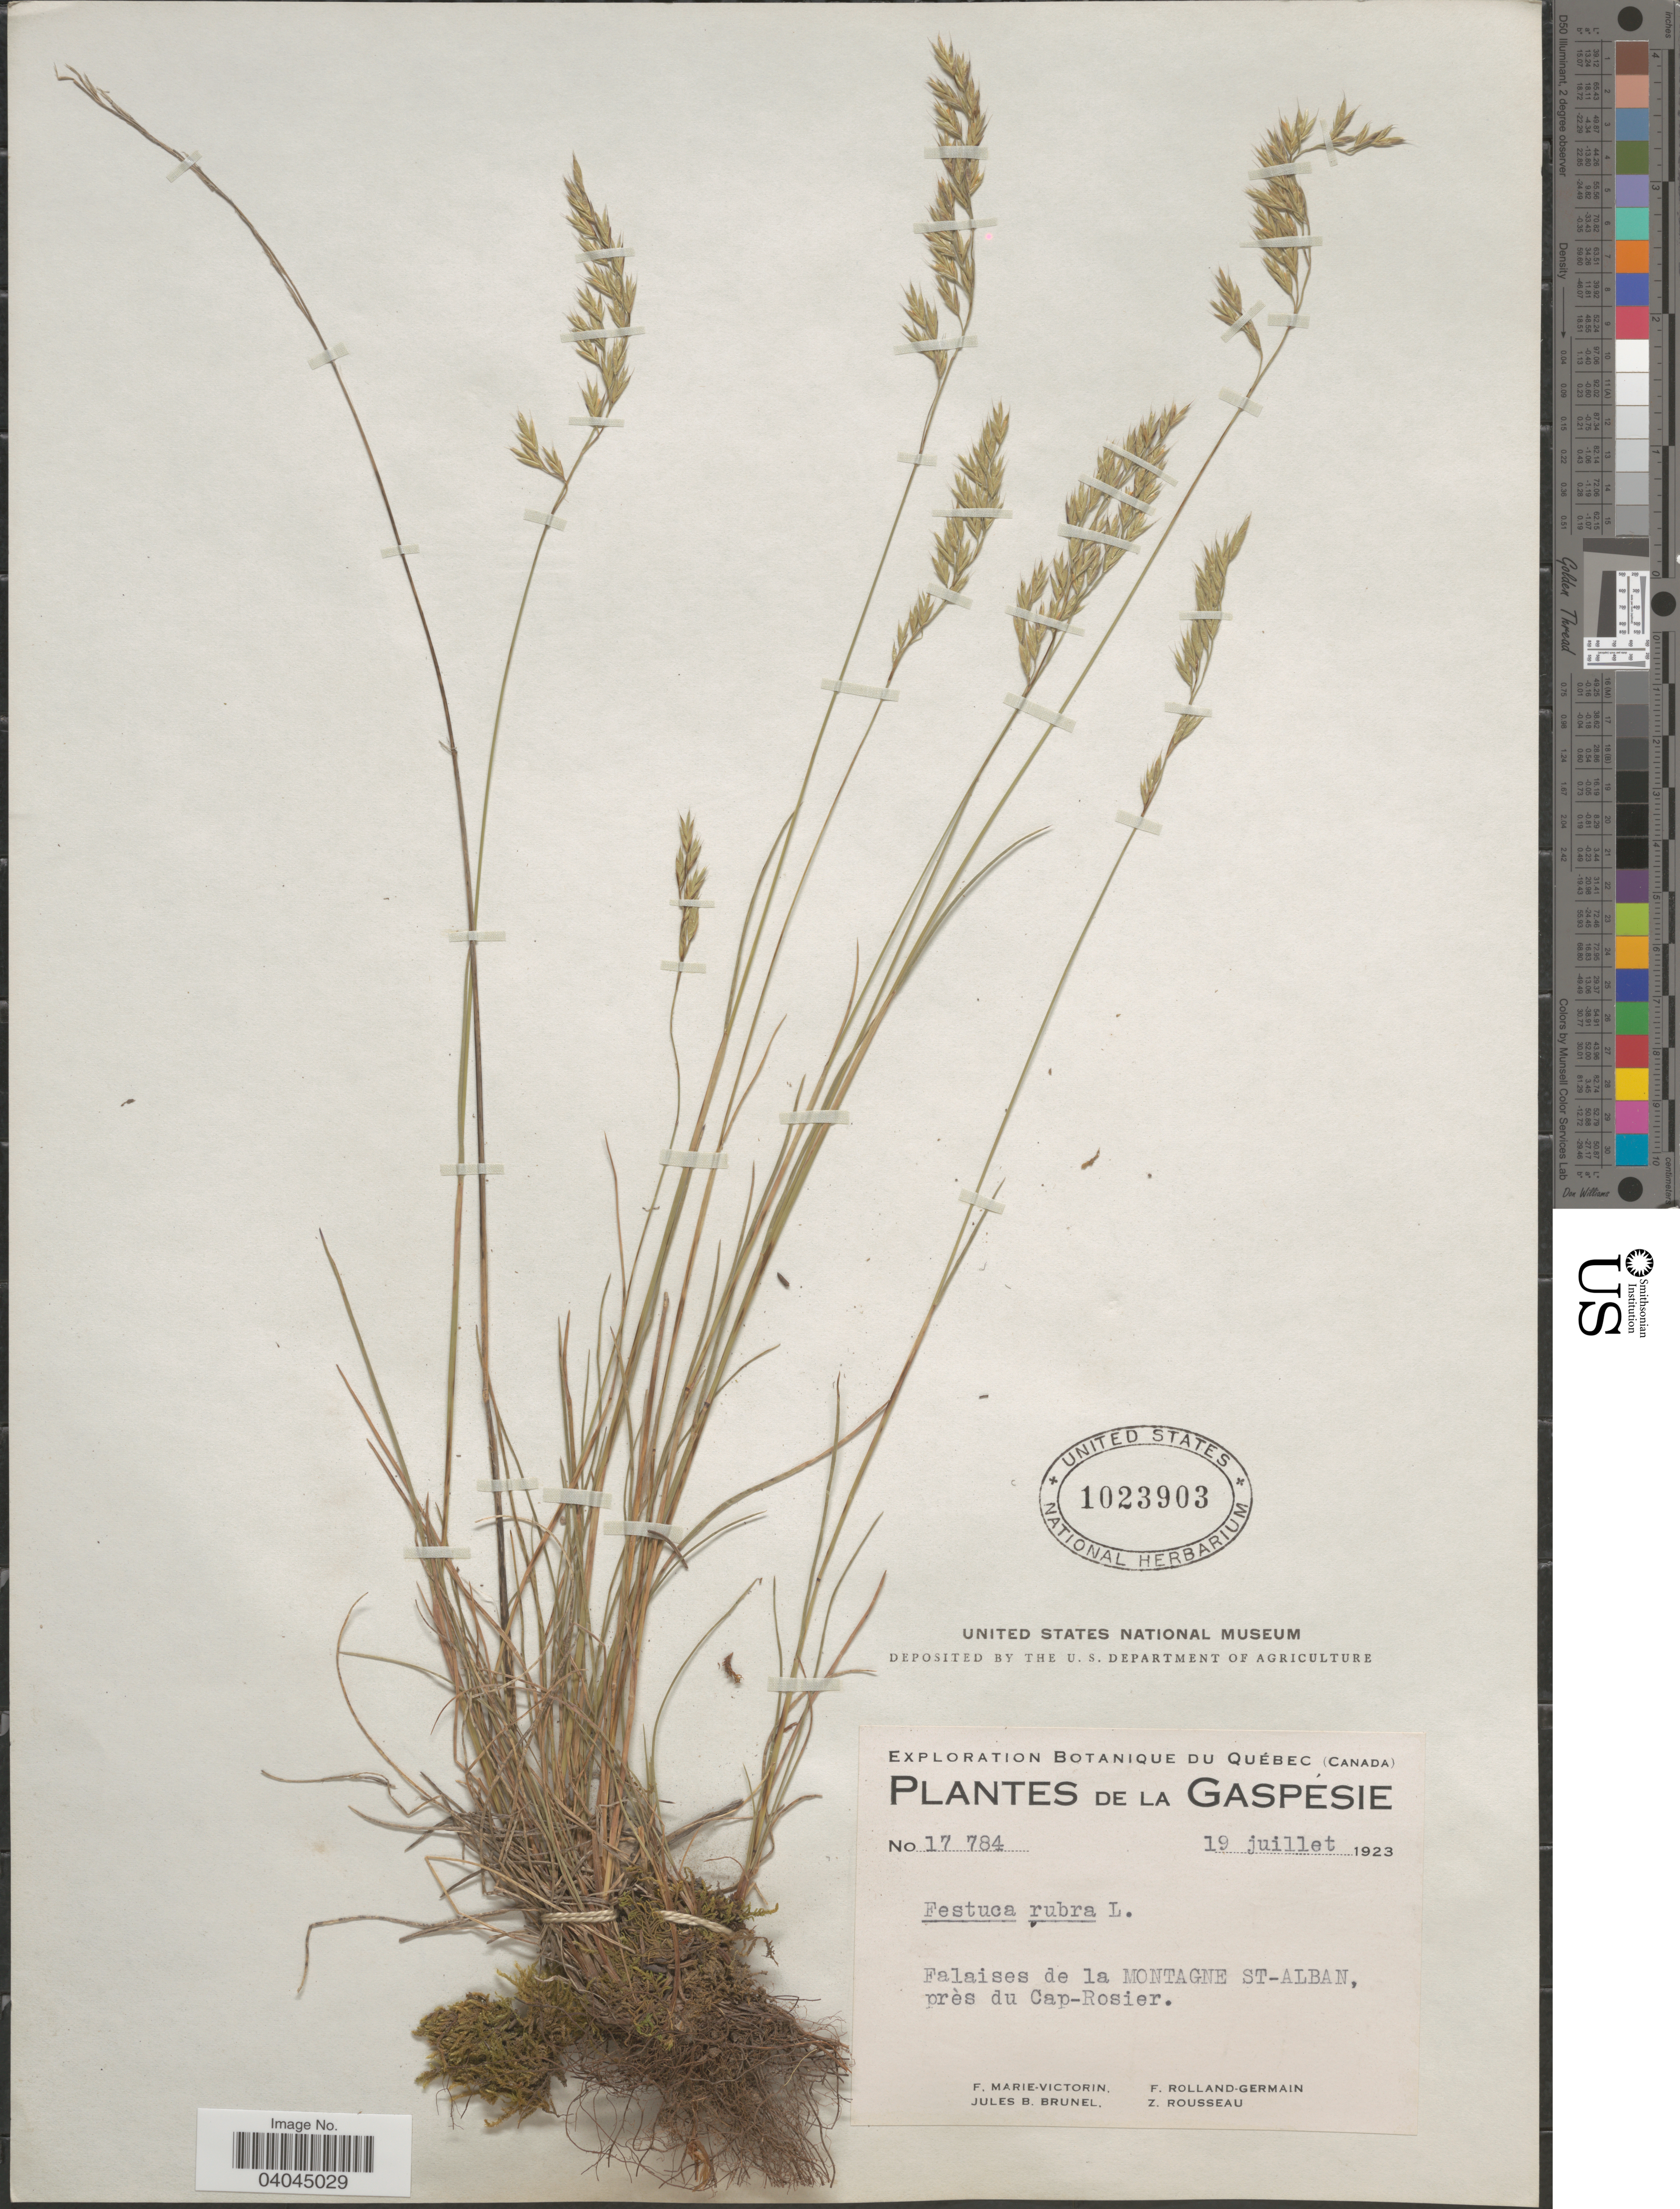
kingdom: Plantae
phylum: Tracheophyta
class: Liliopsida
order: Poales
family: Poaceae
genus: Festuca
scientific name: Festuca rubra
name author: L.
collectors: F. Marie-Victorin, Rolland-Germain, J. Brunel & Z. Rousseau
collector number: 17784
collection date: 1923-07-19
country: Canada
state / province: Quebec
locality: La Gaspésie. Falaises de la Montagne St-Alban, près du Cap-Rosier.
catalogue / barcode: US 1023903